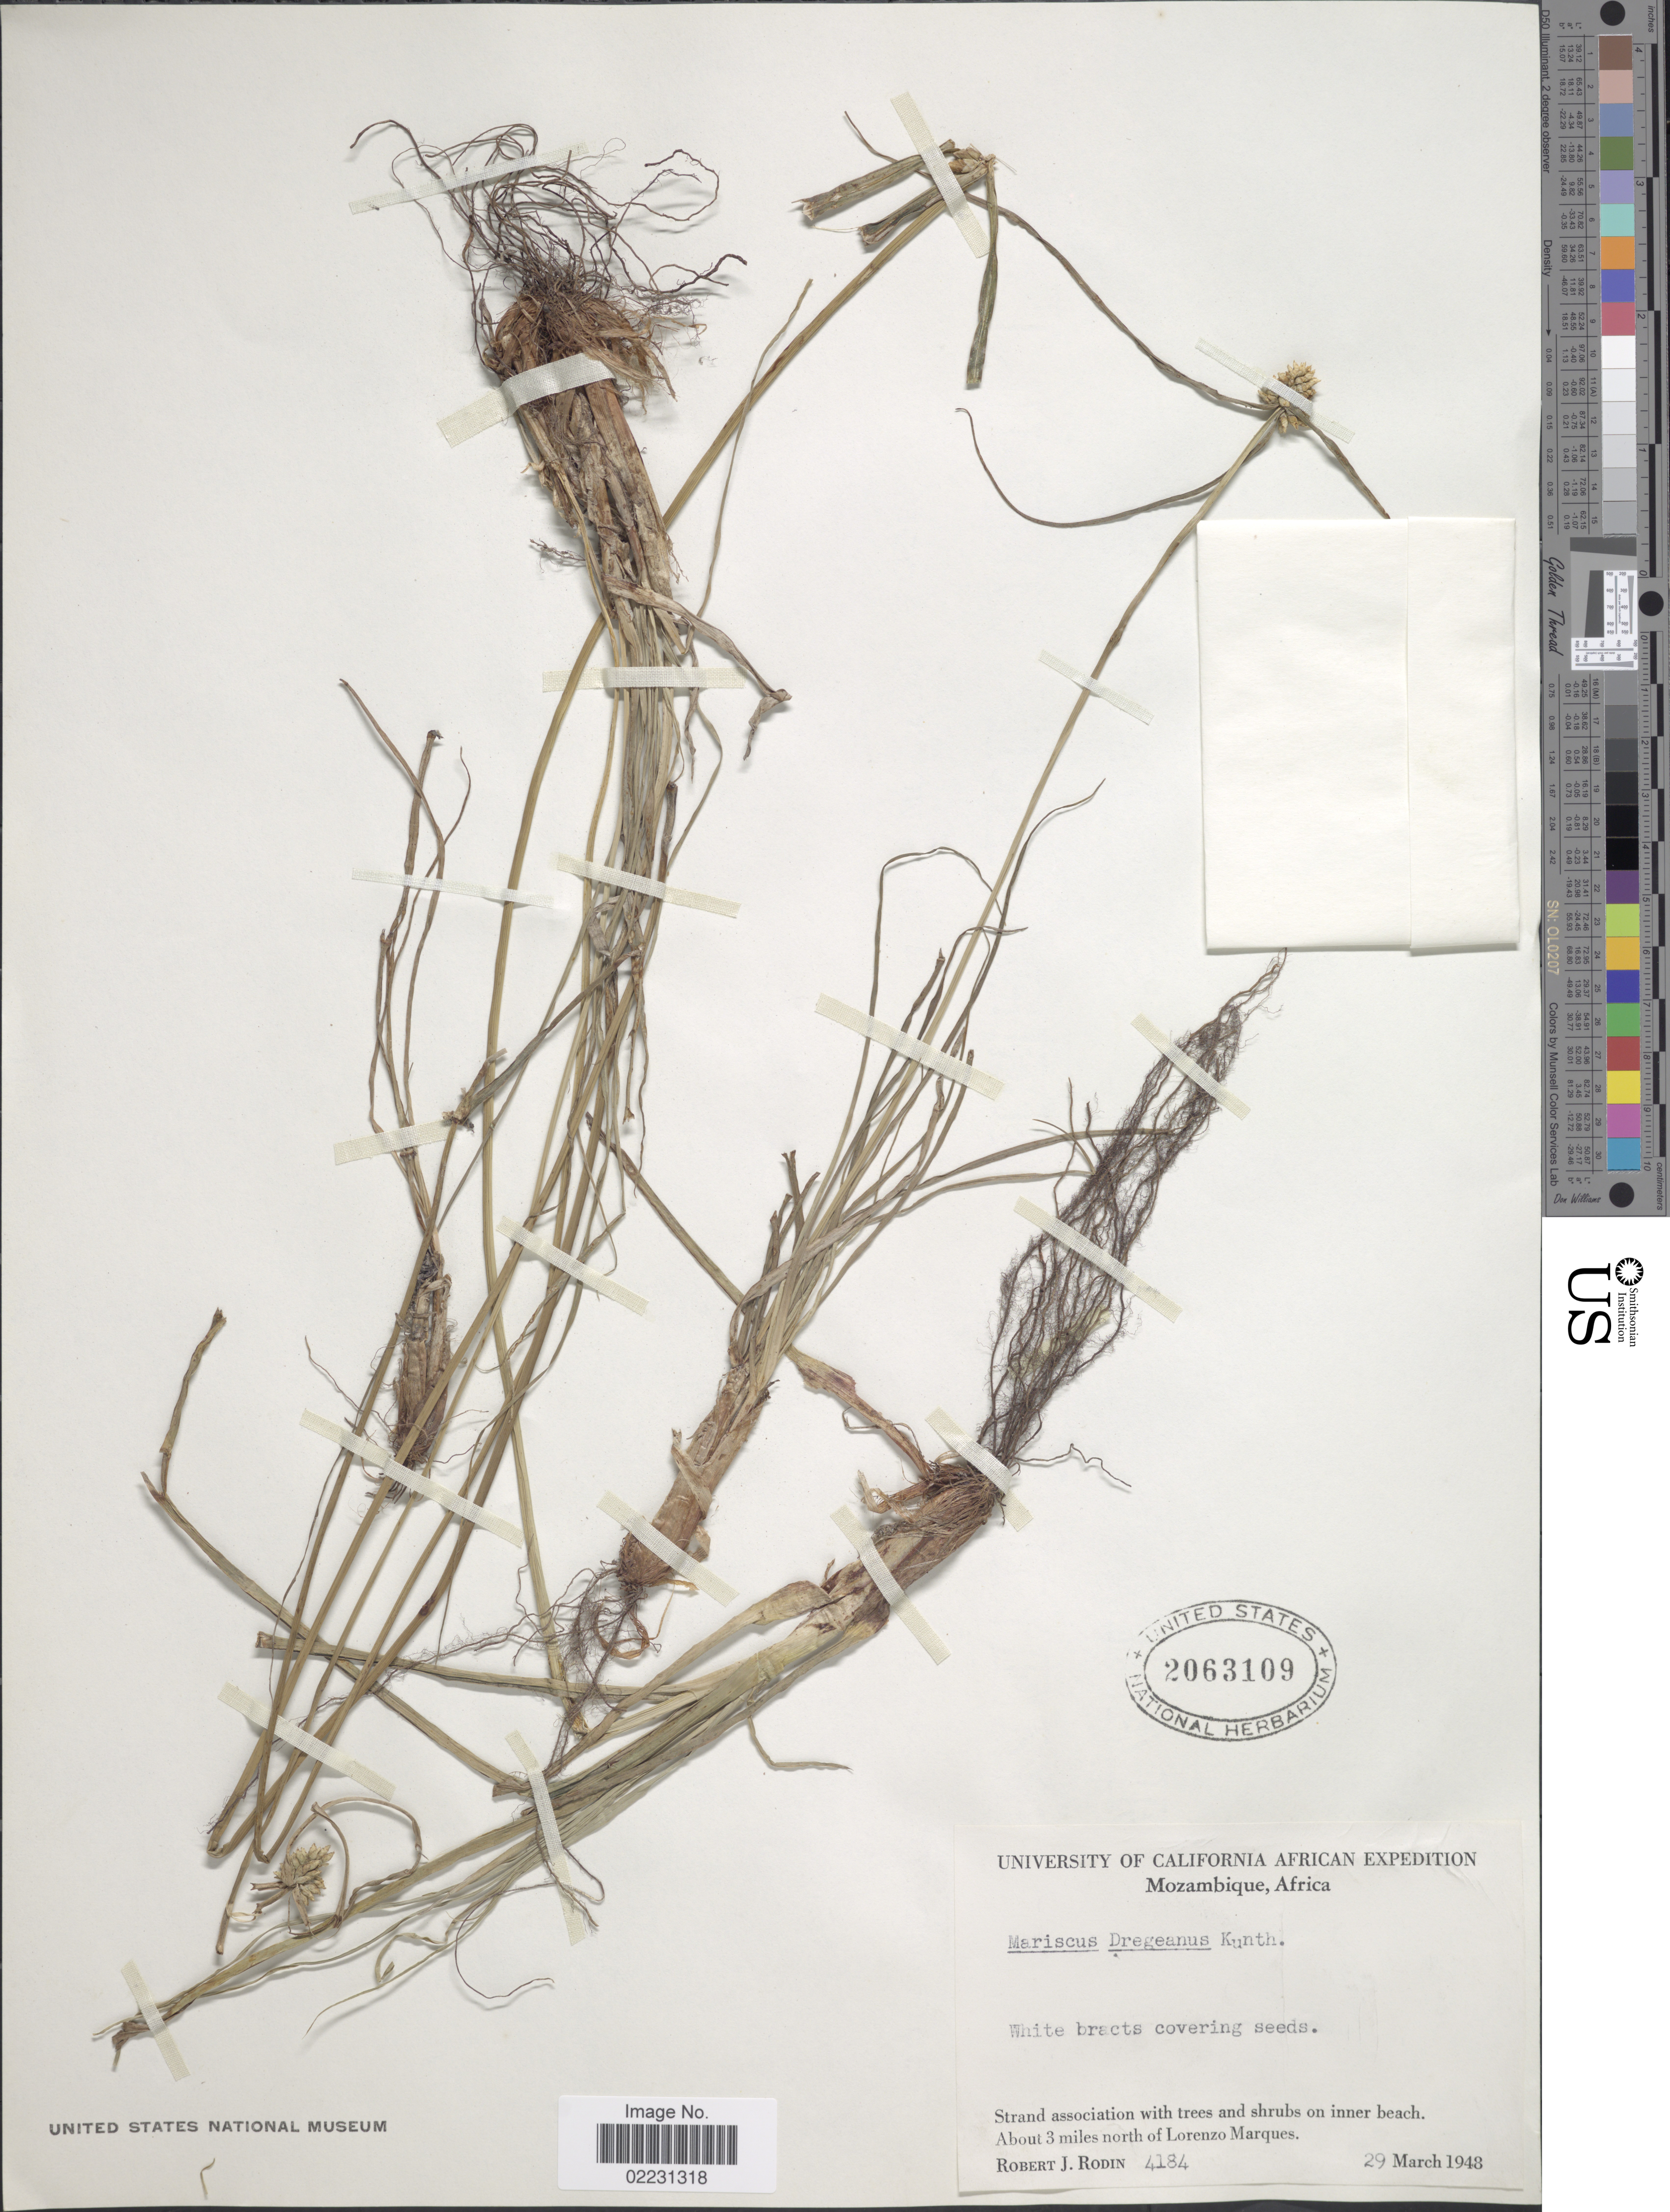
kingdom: Plantae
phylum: Tracheophyta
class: Liliopsida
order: Poales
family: Cyperaceae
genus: Cyperus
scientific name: Cyperus dregeanus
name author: Kunth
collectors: R. J. Rodin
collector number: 4184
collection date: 1948-03-29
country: Mozambique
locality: About 3 miles north of Lorenzo Marques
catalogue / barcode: US 2063109